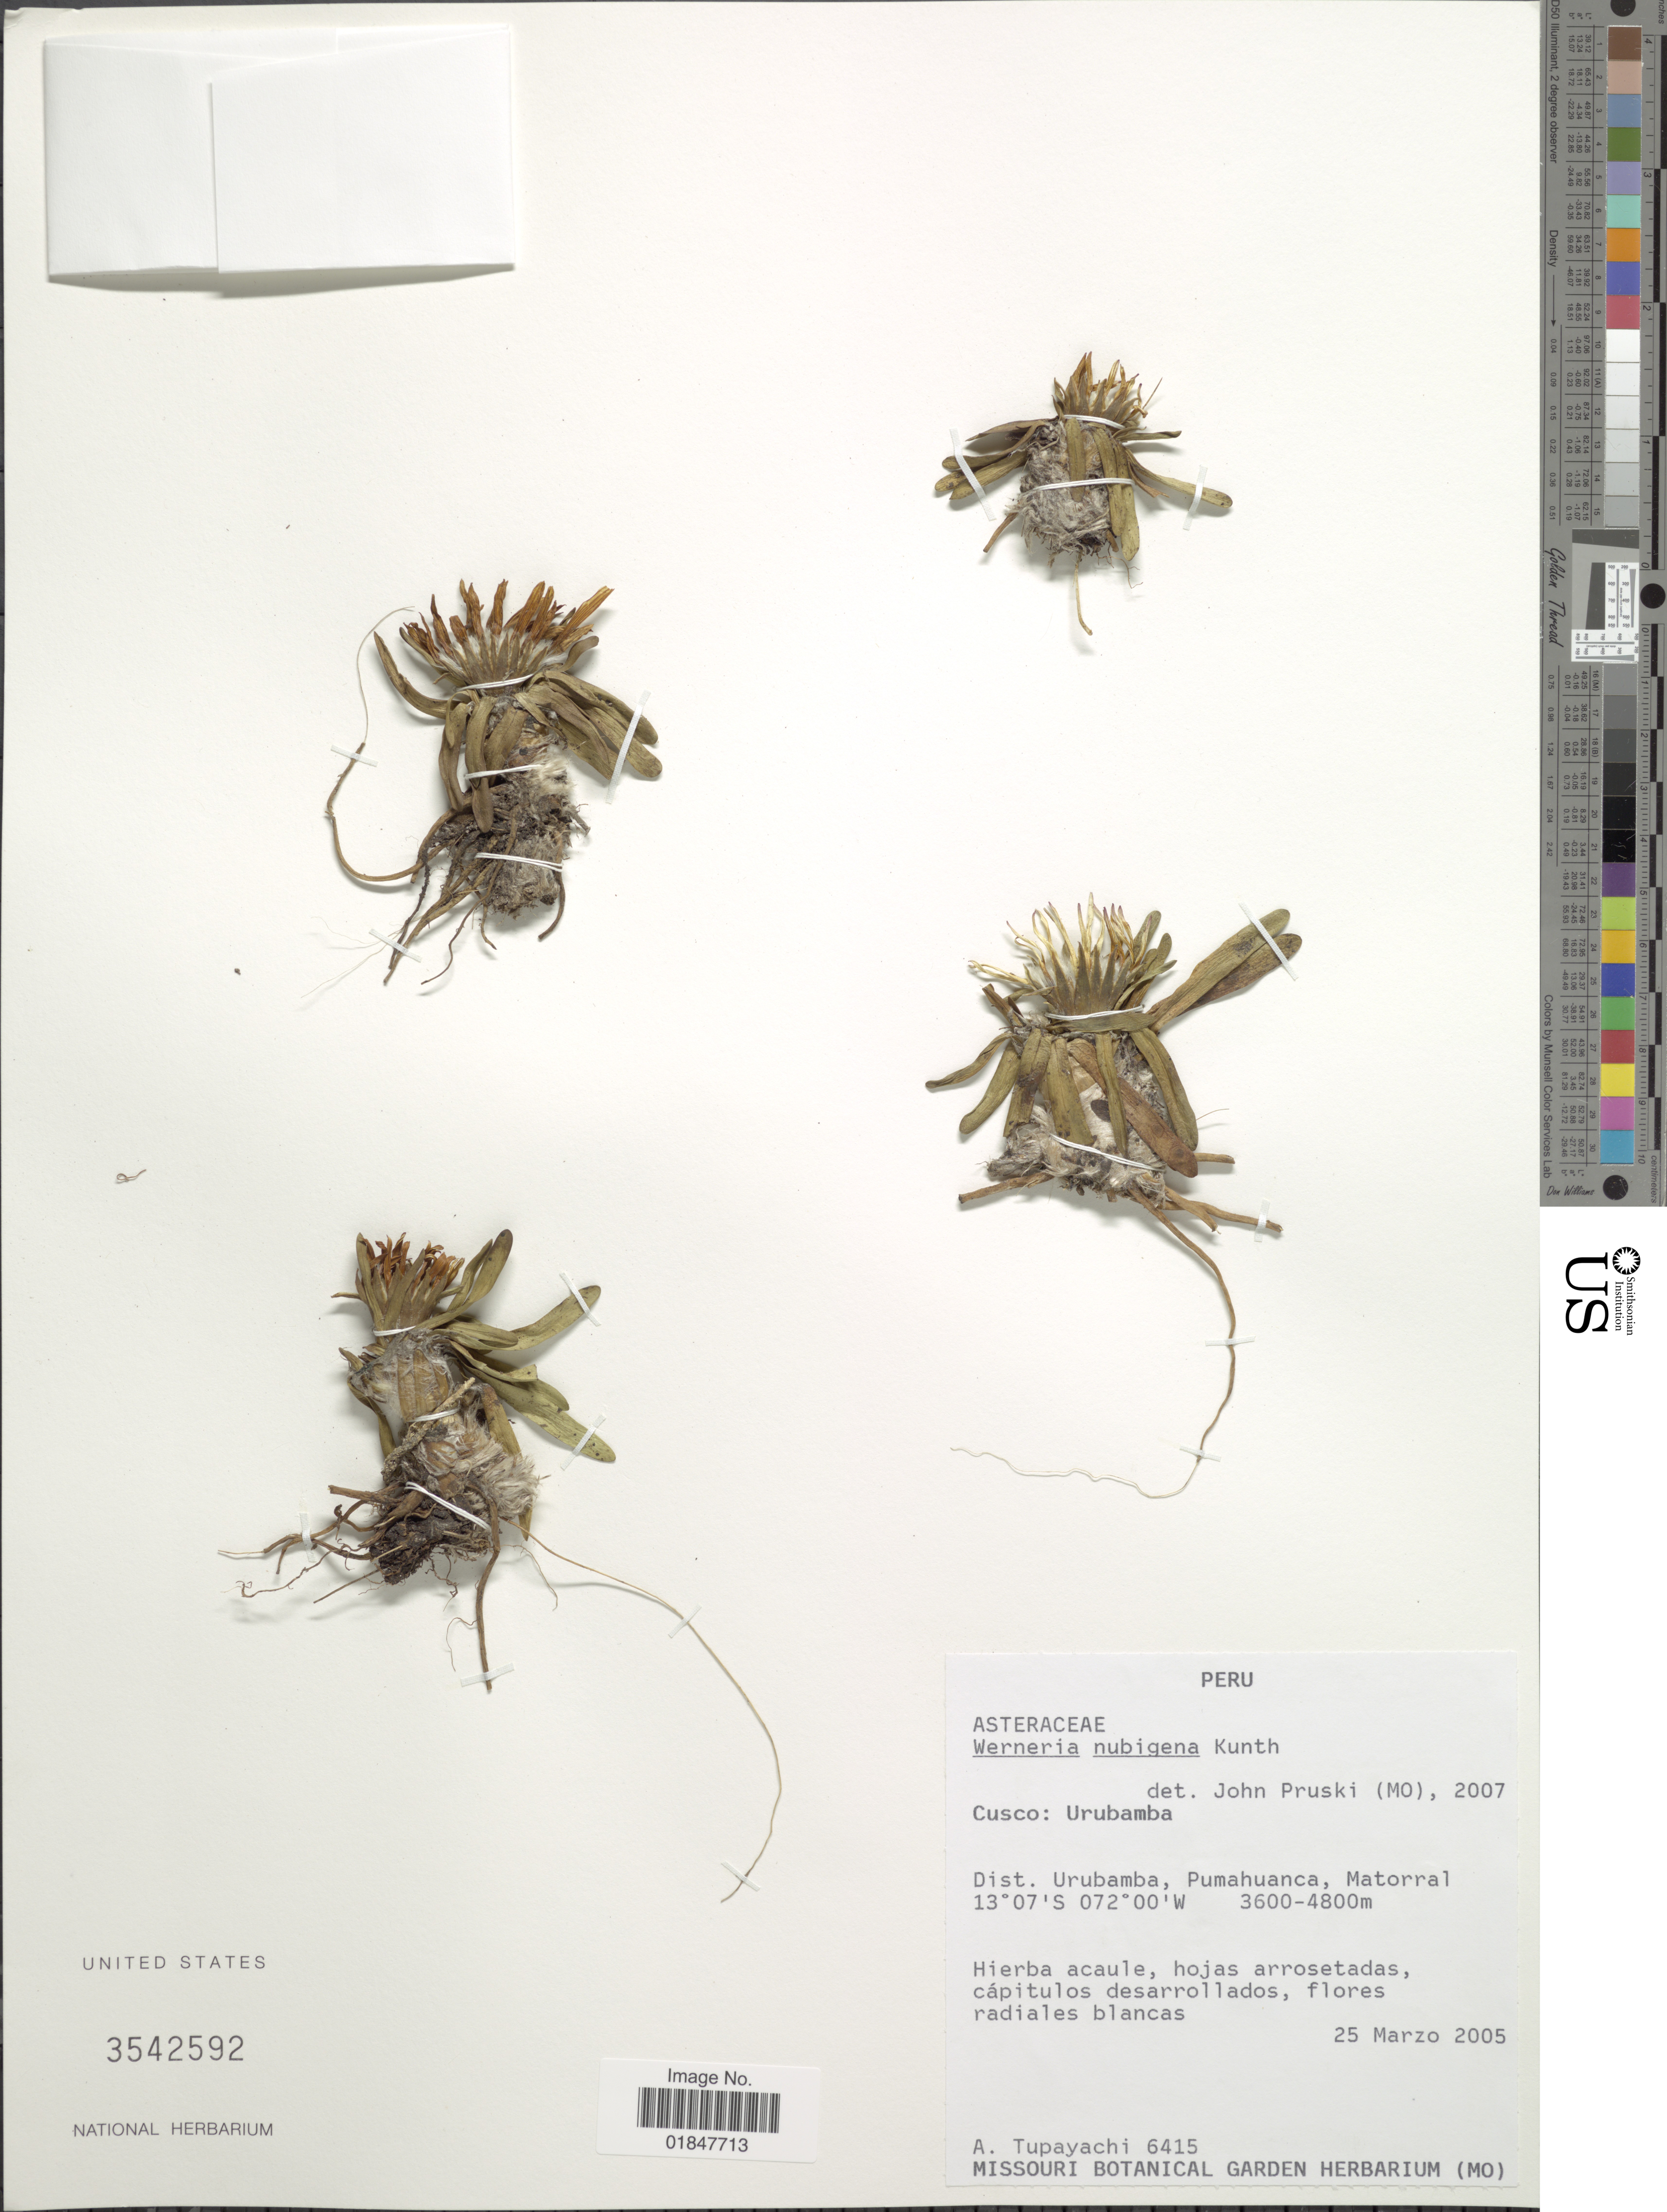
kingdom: Plantae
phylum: Tracheophyta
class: Magnoliopsida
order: Asterales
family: Asteraceae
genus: Werneria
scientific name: Werneria nubigena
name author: Kunth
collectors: A. Tupayachi H.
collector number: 6415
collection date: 2005-03-25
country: Peru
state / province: Cusco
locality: Urubamba, Dist. Urubamba, Pumahuanca, Matorral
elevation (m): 3600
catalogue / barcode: US 3542592